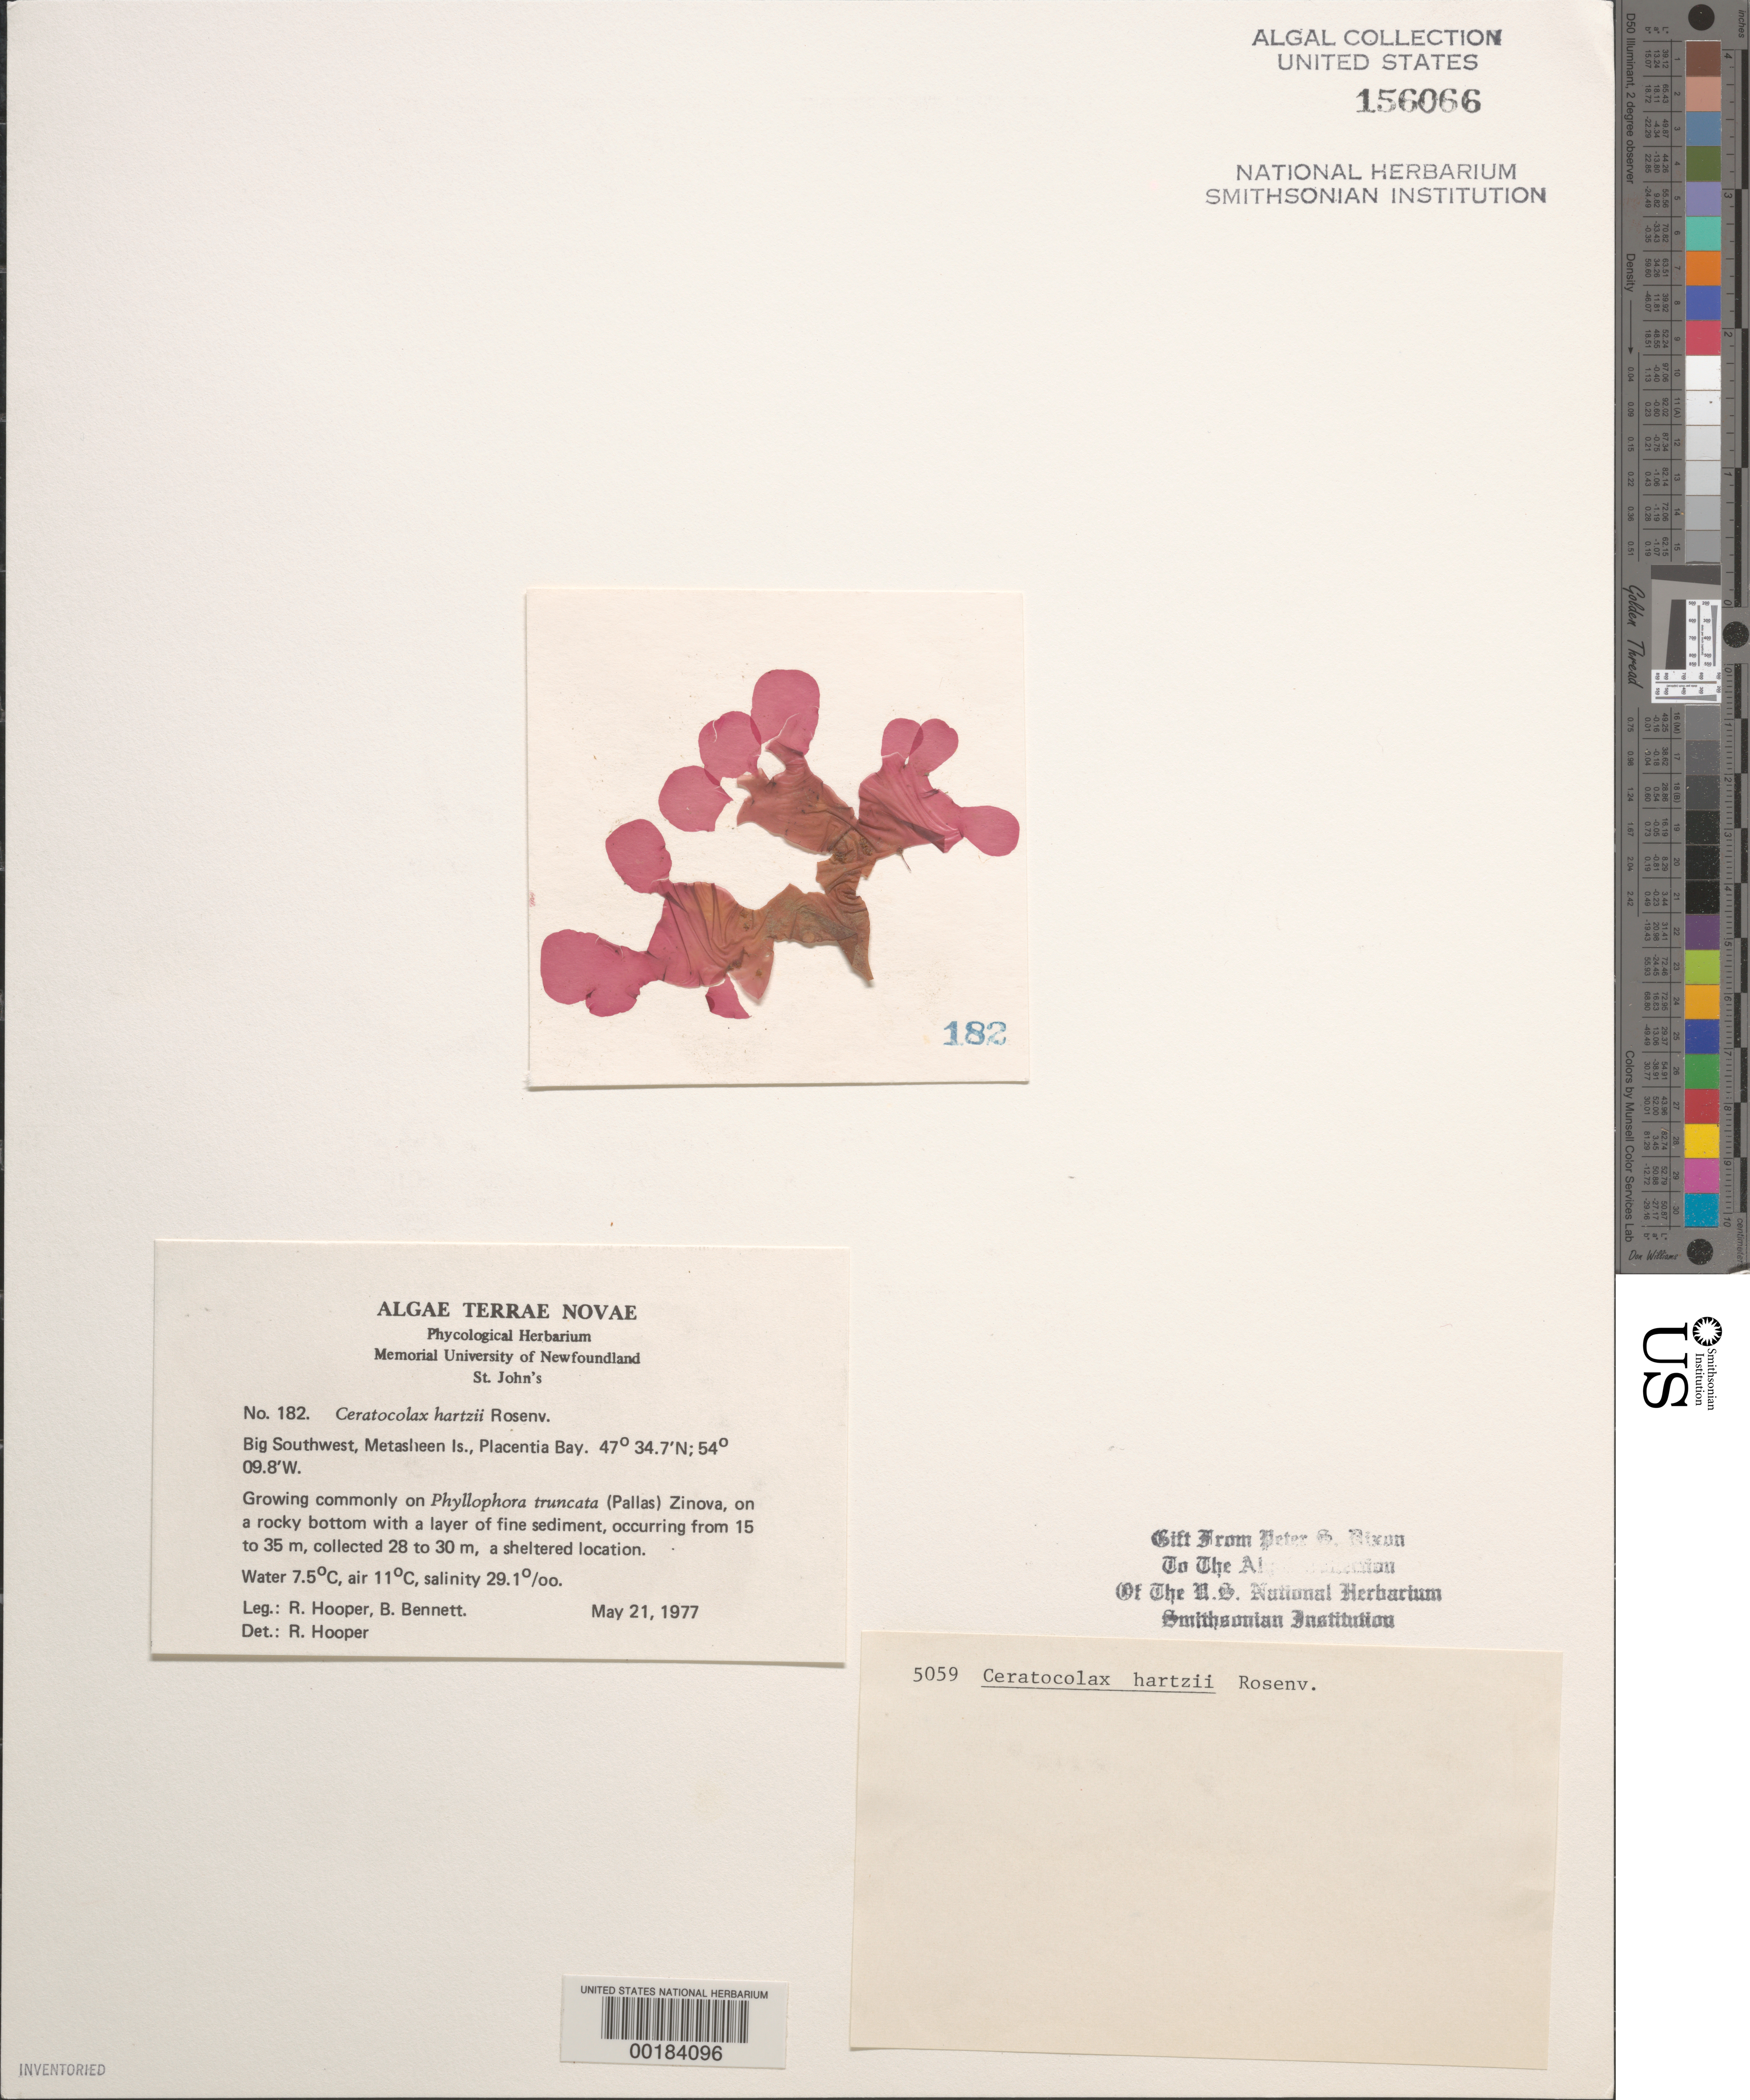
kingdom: Plantae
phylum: Rhodophyta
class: Florideophyceae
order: Gigartinales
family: Phyllophoraceae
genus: Coccotylus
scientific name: Coccotylus hartzii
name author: (Rosenv.) L. Le Gall & G.W. Saunders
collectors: R. G. Hooper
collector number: PSD 5059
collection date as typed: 21 May 1977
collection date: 1977-05-21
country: Canada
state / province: Newfoundland and Labrador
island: Merasheen Island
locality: Big Southwest, Placentia Bay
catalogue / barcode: US 156066